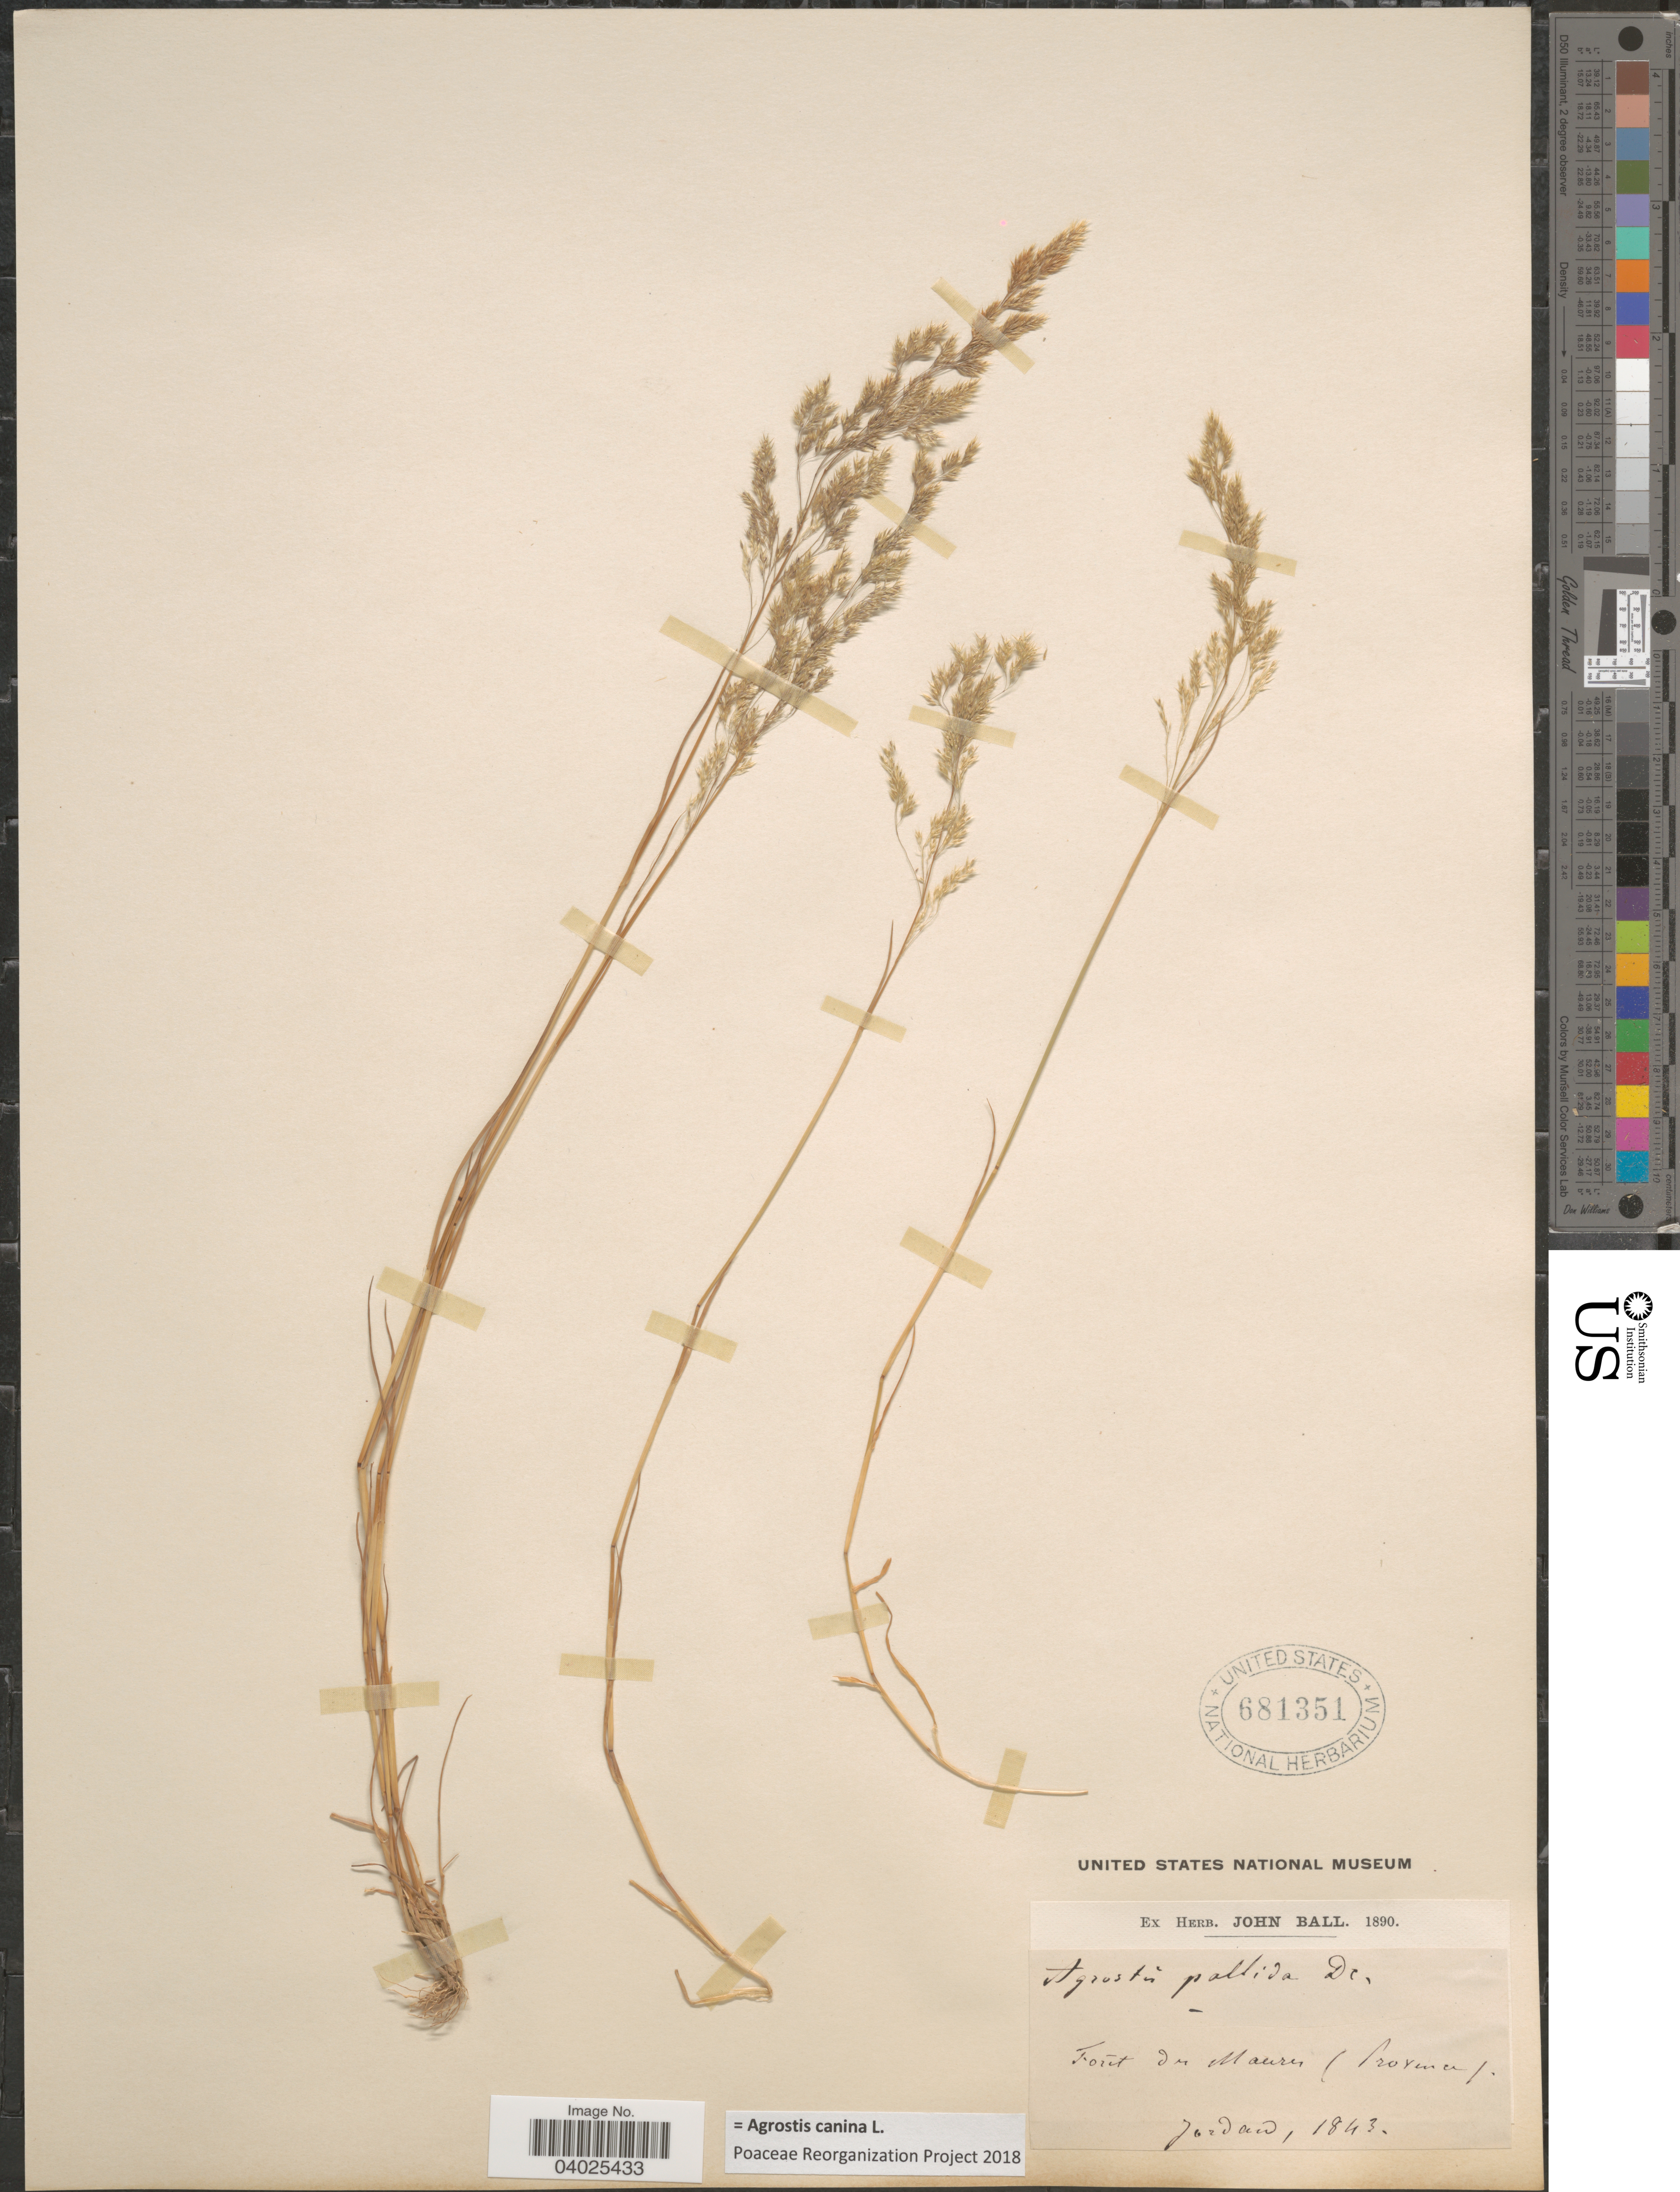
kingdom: Plantae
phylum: Tracheophyta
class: Liliopsida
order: Poales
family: Poaceae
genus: Agrostis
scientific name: Agrostis canina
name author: L.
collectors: -. Jordan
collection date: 1843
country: France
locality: Forét du Maures (Provence).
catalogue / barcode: US 681351